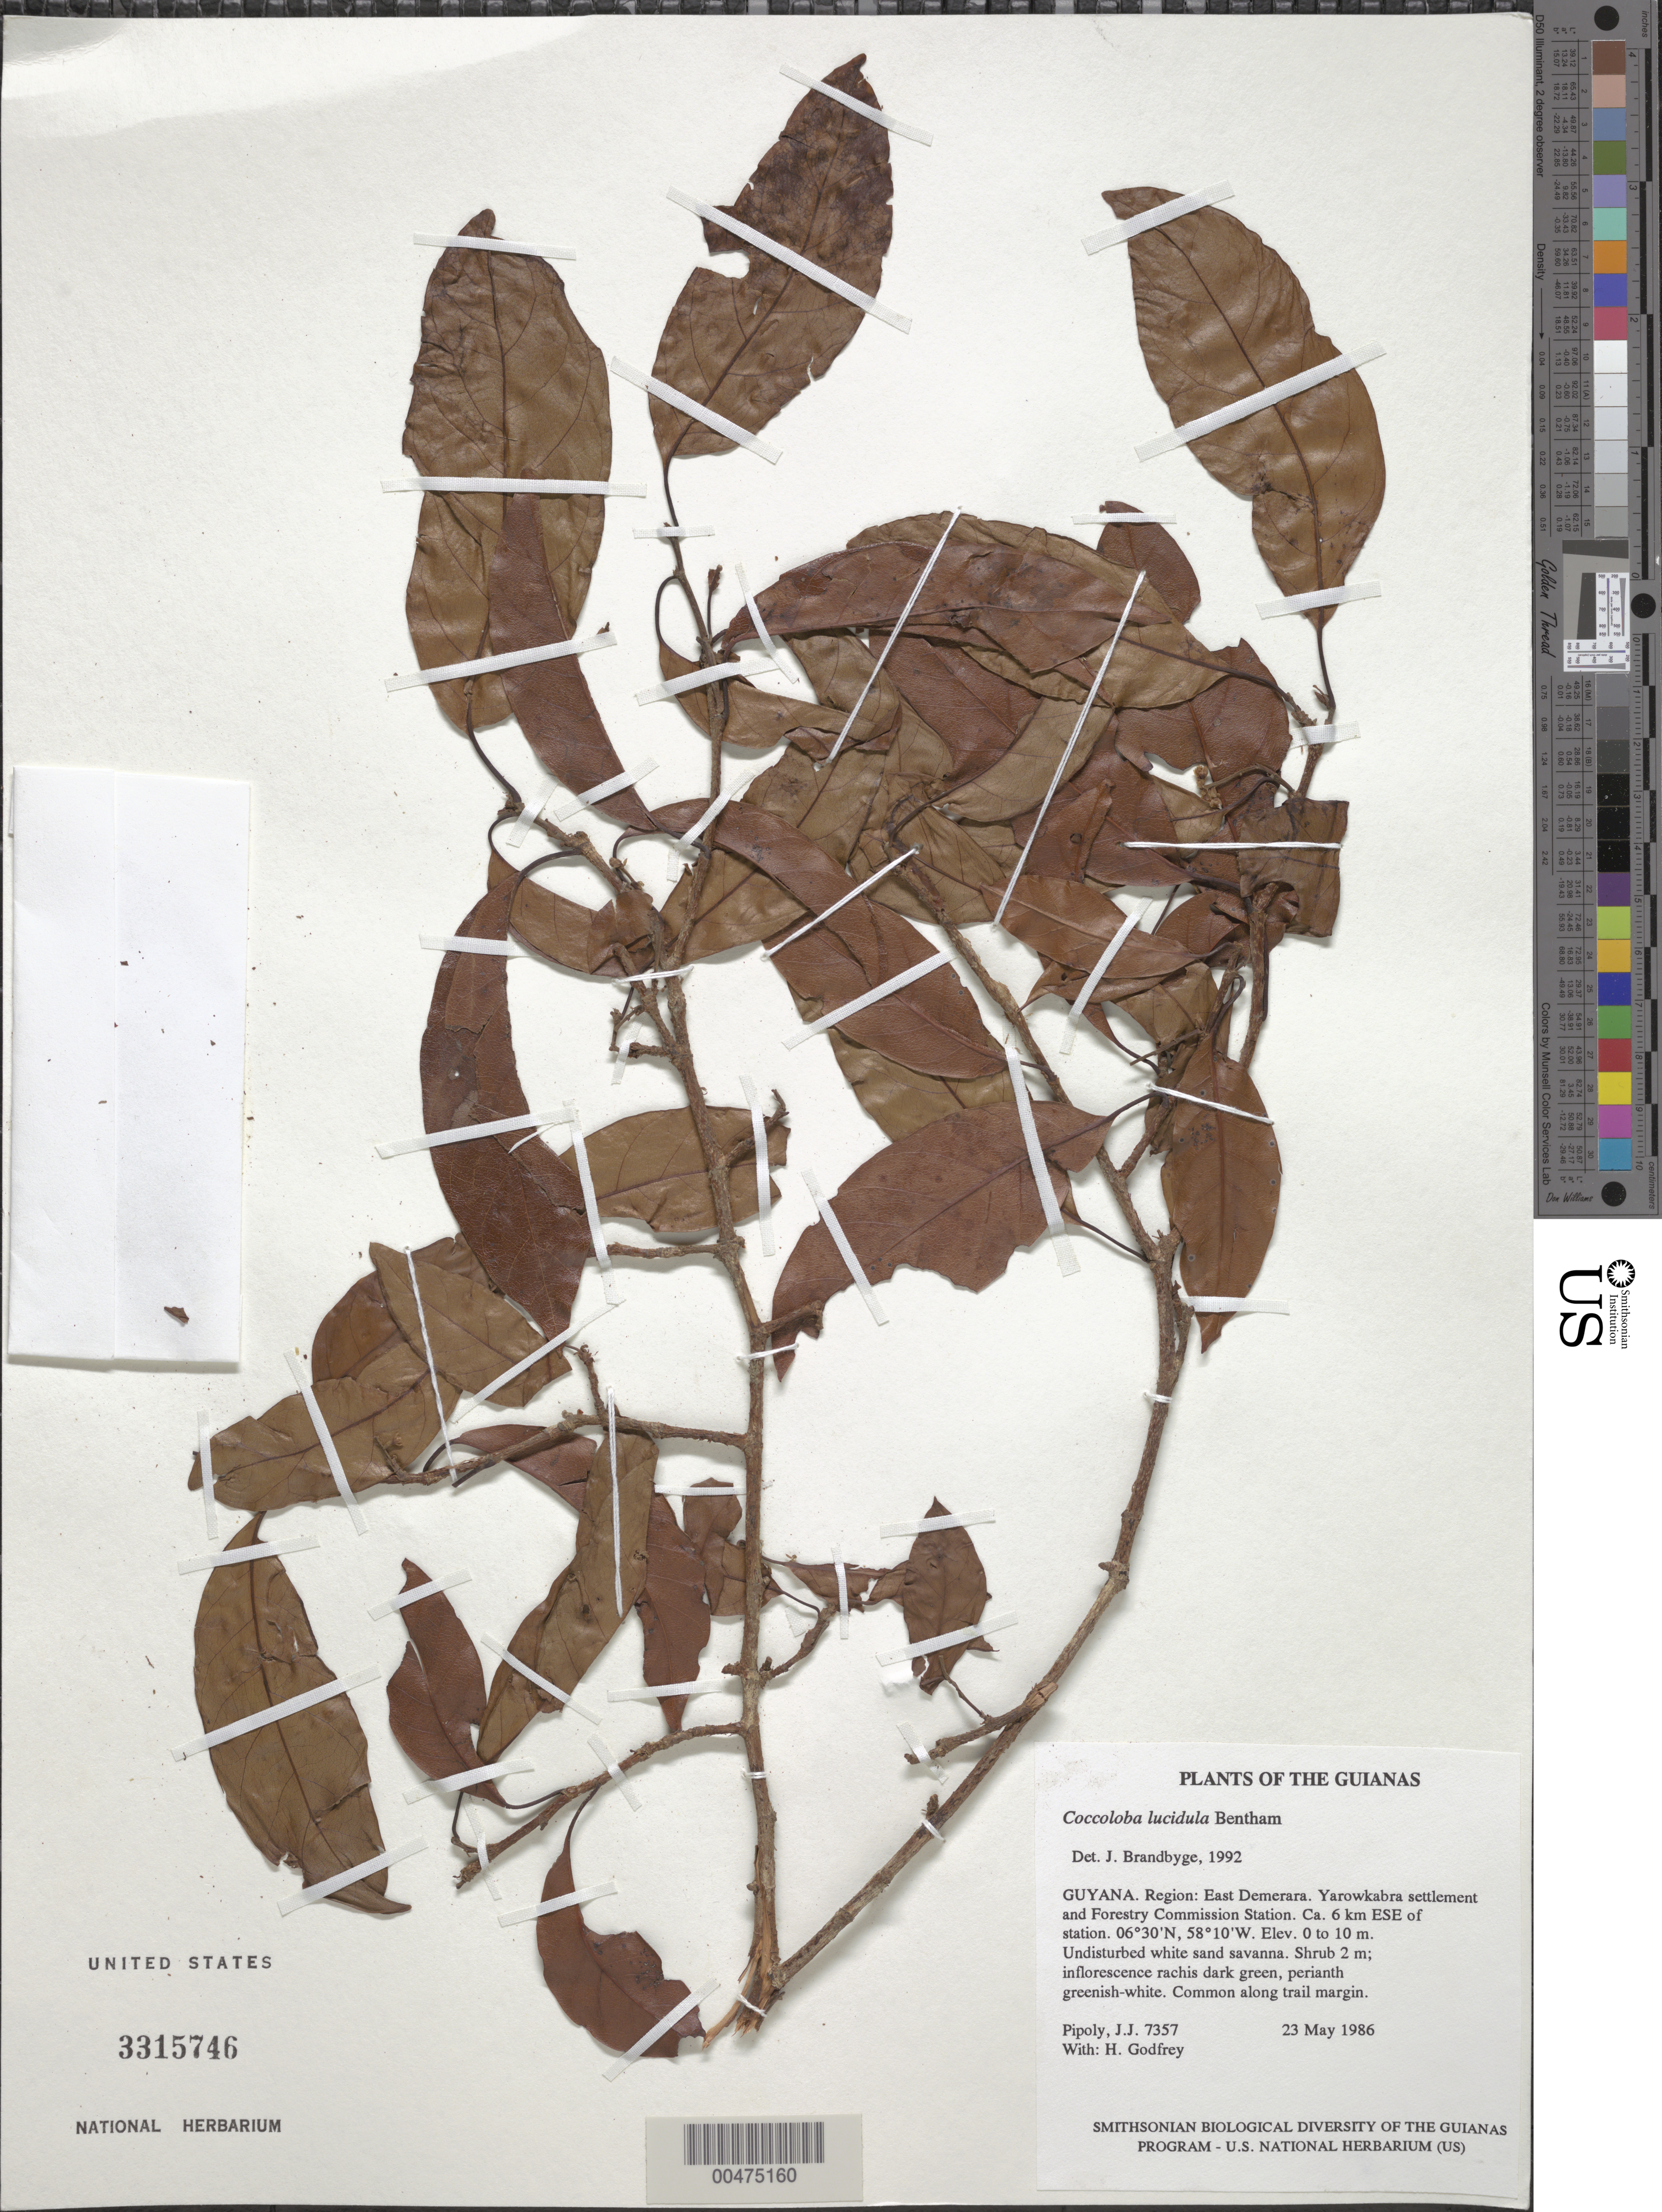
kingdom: Plantae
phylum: Tracheophyta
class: Magnoliopsida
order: Caryophyllales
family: Polygonaceae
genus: Coccoloba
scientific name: Coccoloba lucidula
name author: Benth.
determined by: Brandbyge, J.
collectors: J. J. Pipoly & H. Godfrey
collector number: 7357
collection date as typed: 23 May 1986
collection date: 1986-05-23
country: Guyana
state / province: Demerara-Mahaica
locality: Yarowkabra settlement and Forestry Commission Station ca. 6 km ESE of station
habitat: Undisturbed white sand savanna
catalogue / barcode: US 3315746